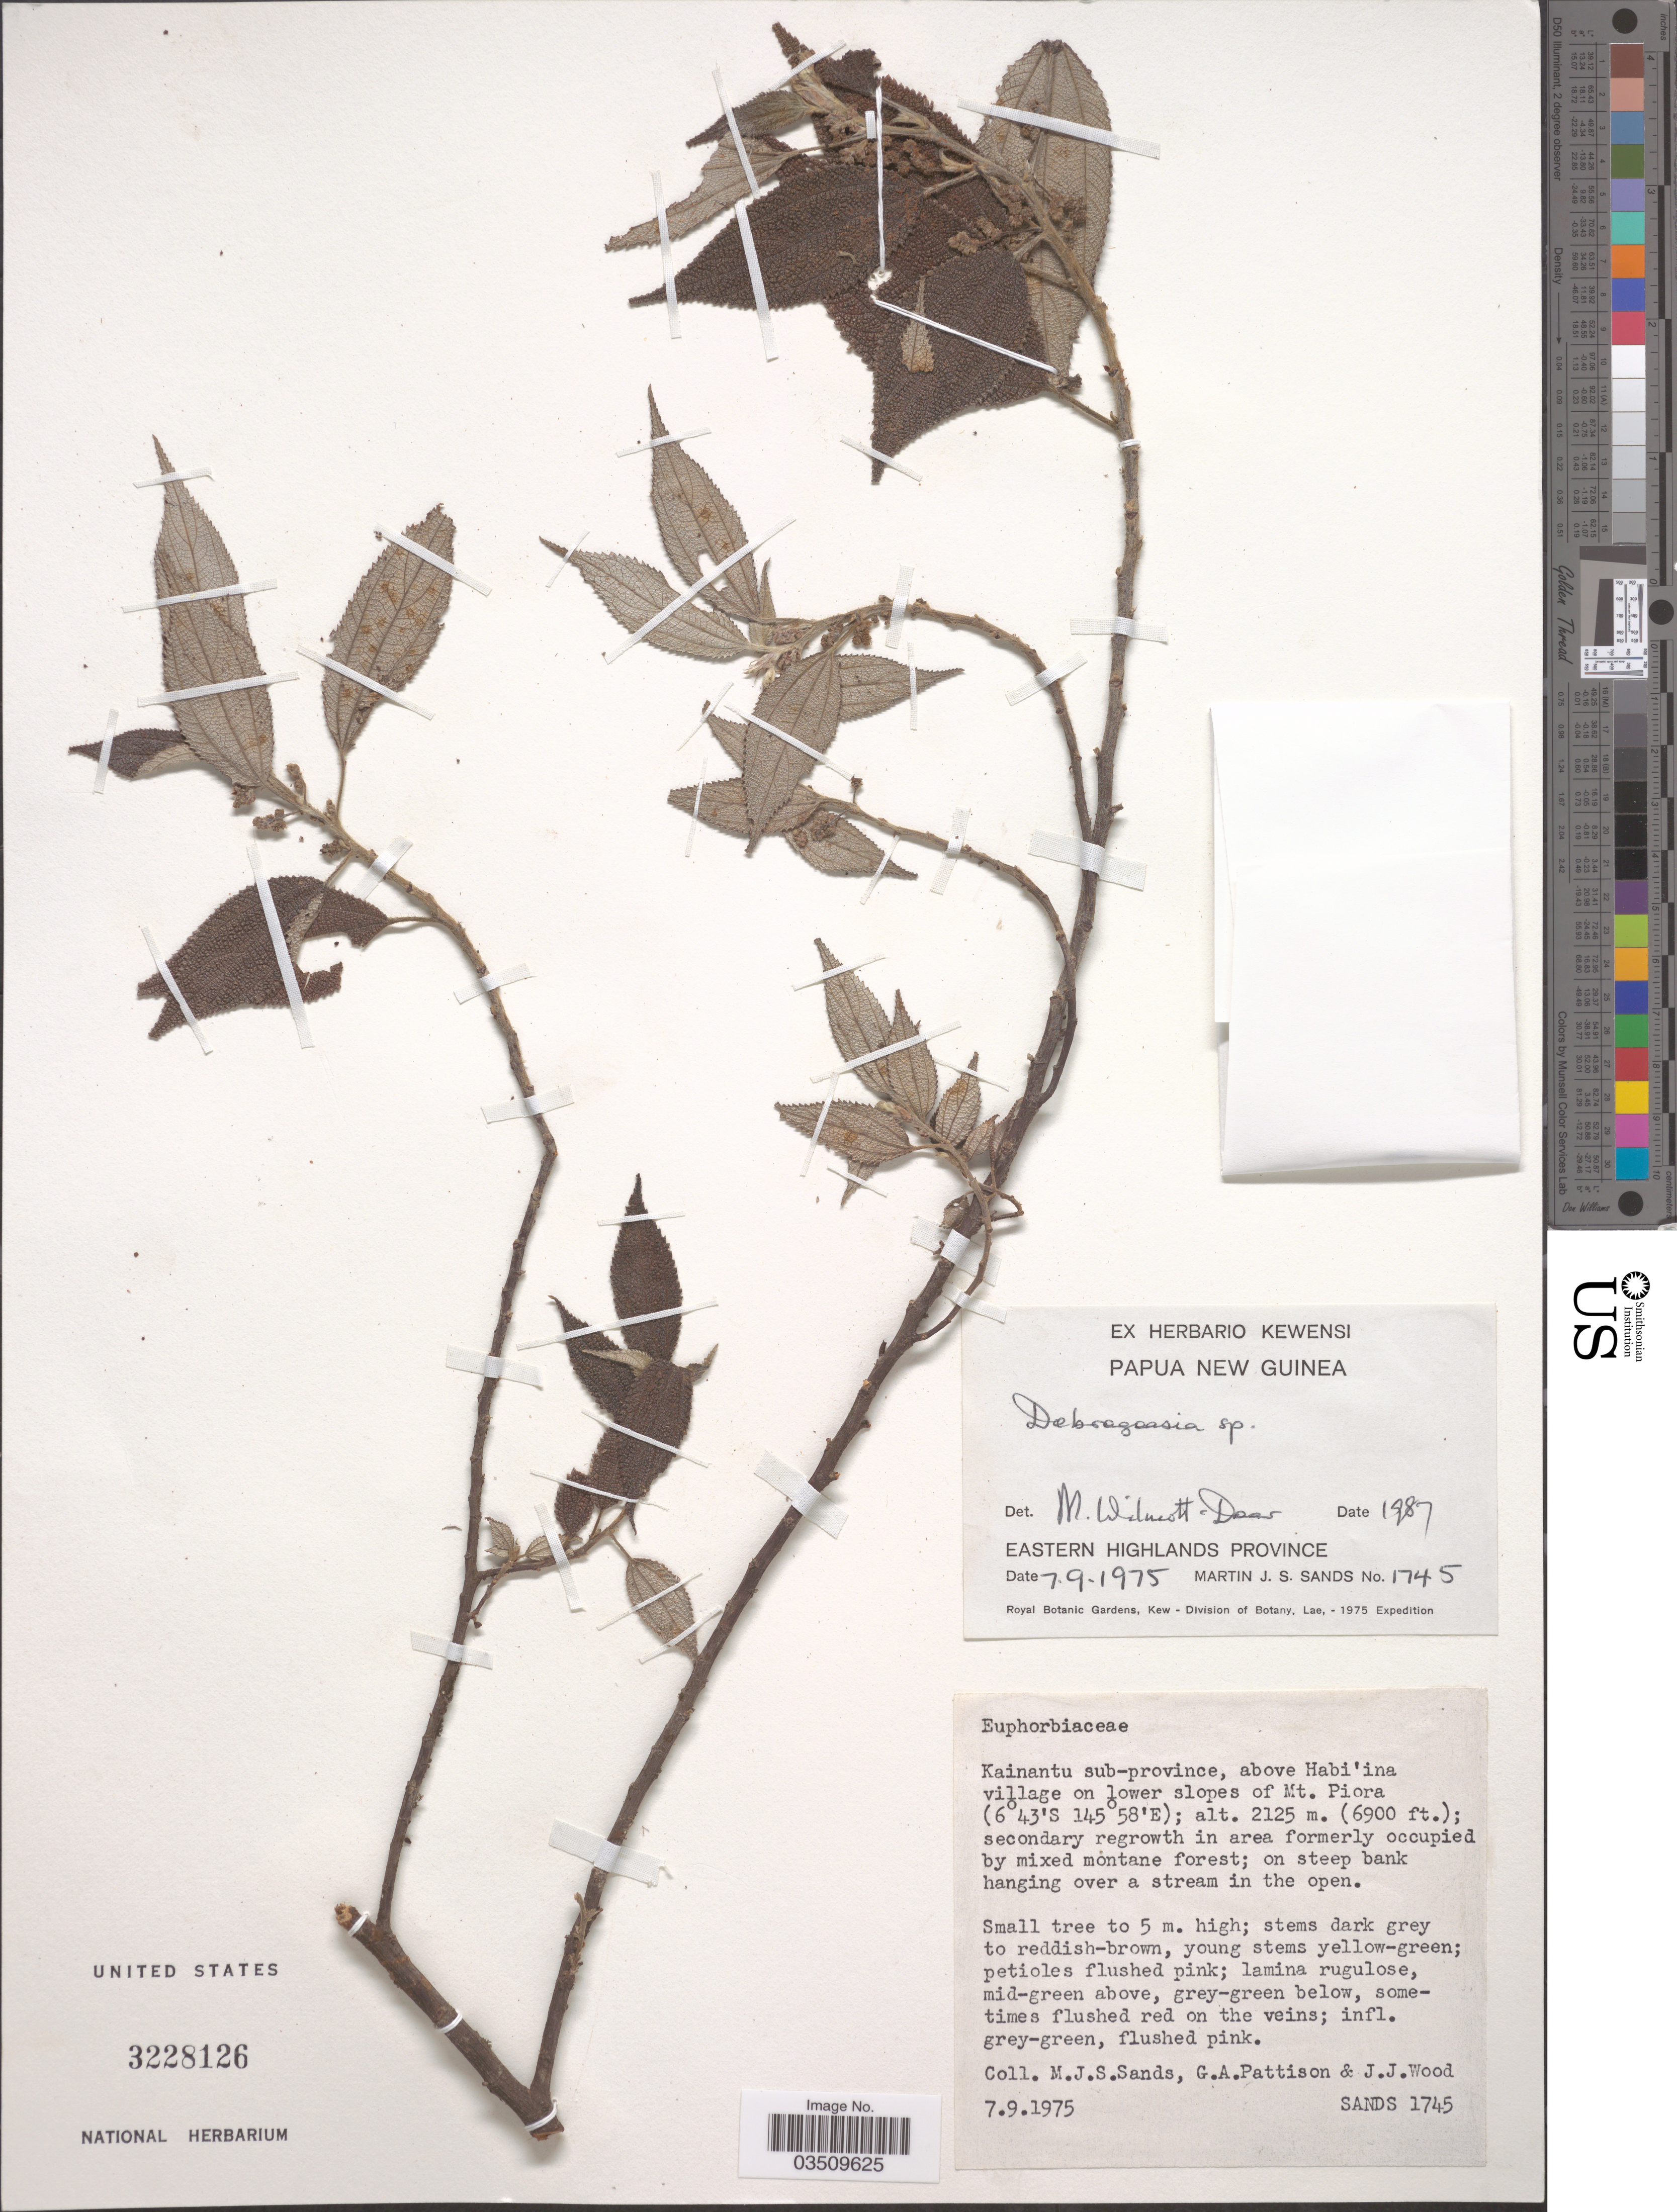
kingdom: Plantae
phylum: Tracheophyta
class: Magnoliopsida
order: Rosales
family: Urticaceae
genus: Debregeasia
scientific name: Debregeasia sp.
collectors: M. Sands, G. Pattison & J. Wood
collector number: SANDS 1745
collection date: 1975-09-07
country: Papua New Guinea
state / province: Eastern Highlands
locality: Kainantu sub-province, above Habi'ina village on lower slopes of Mt. Piora.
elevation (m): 2103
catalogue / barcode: US 3228126